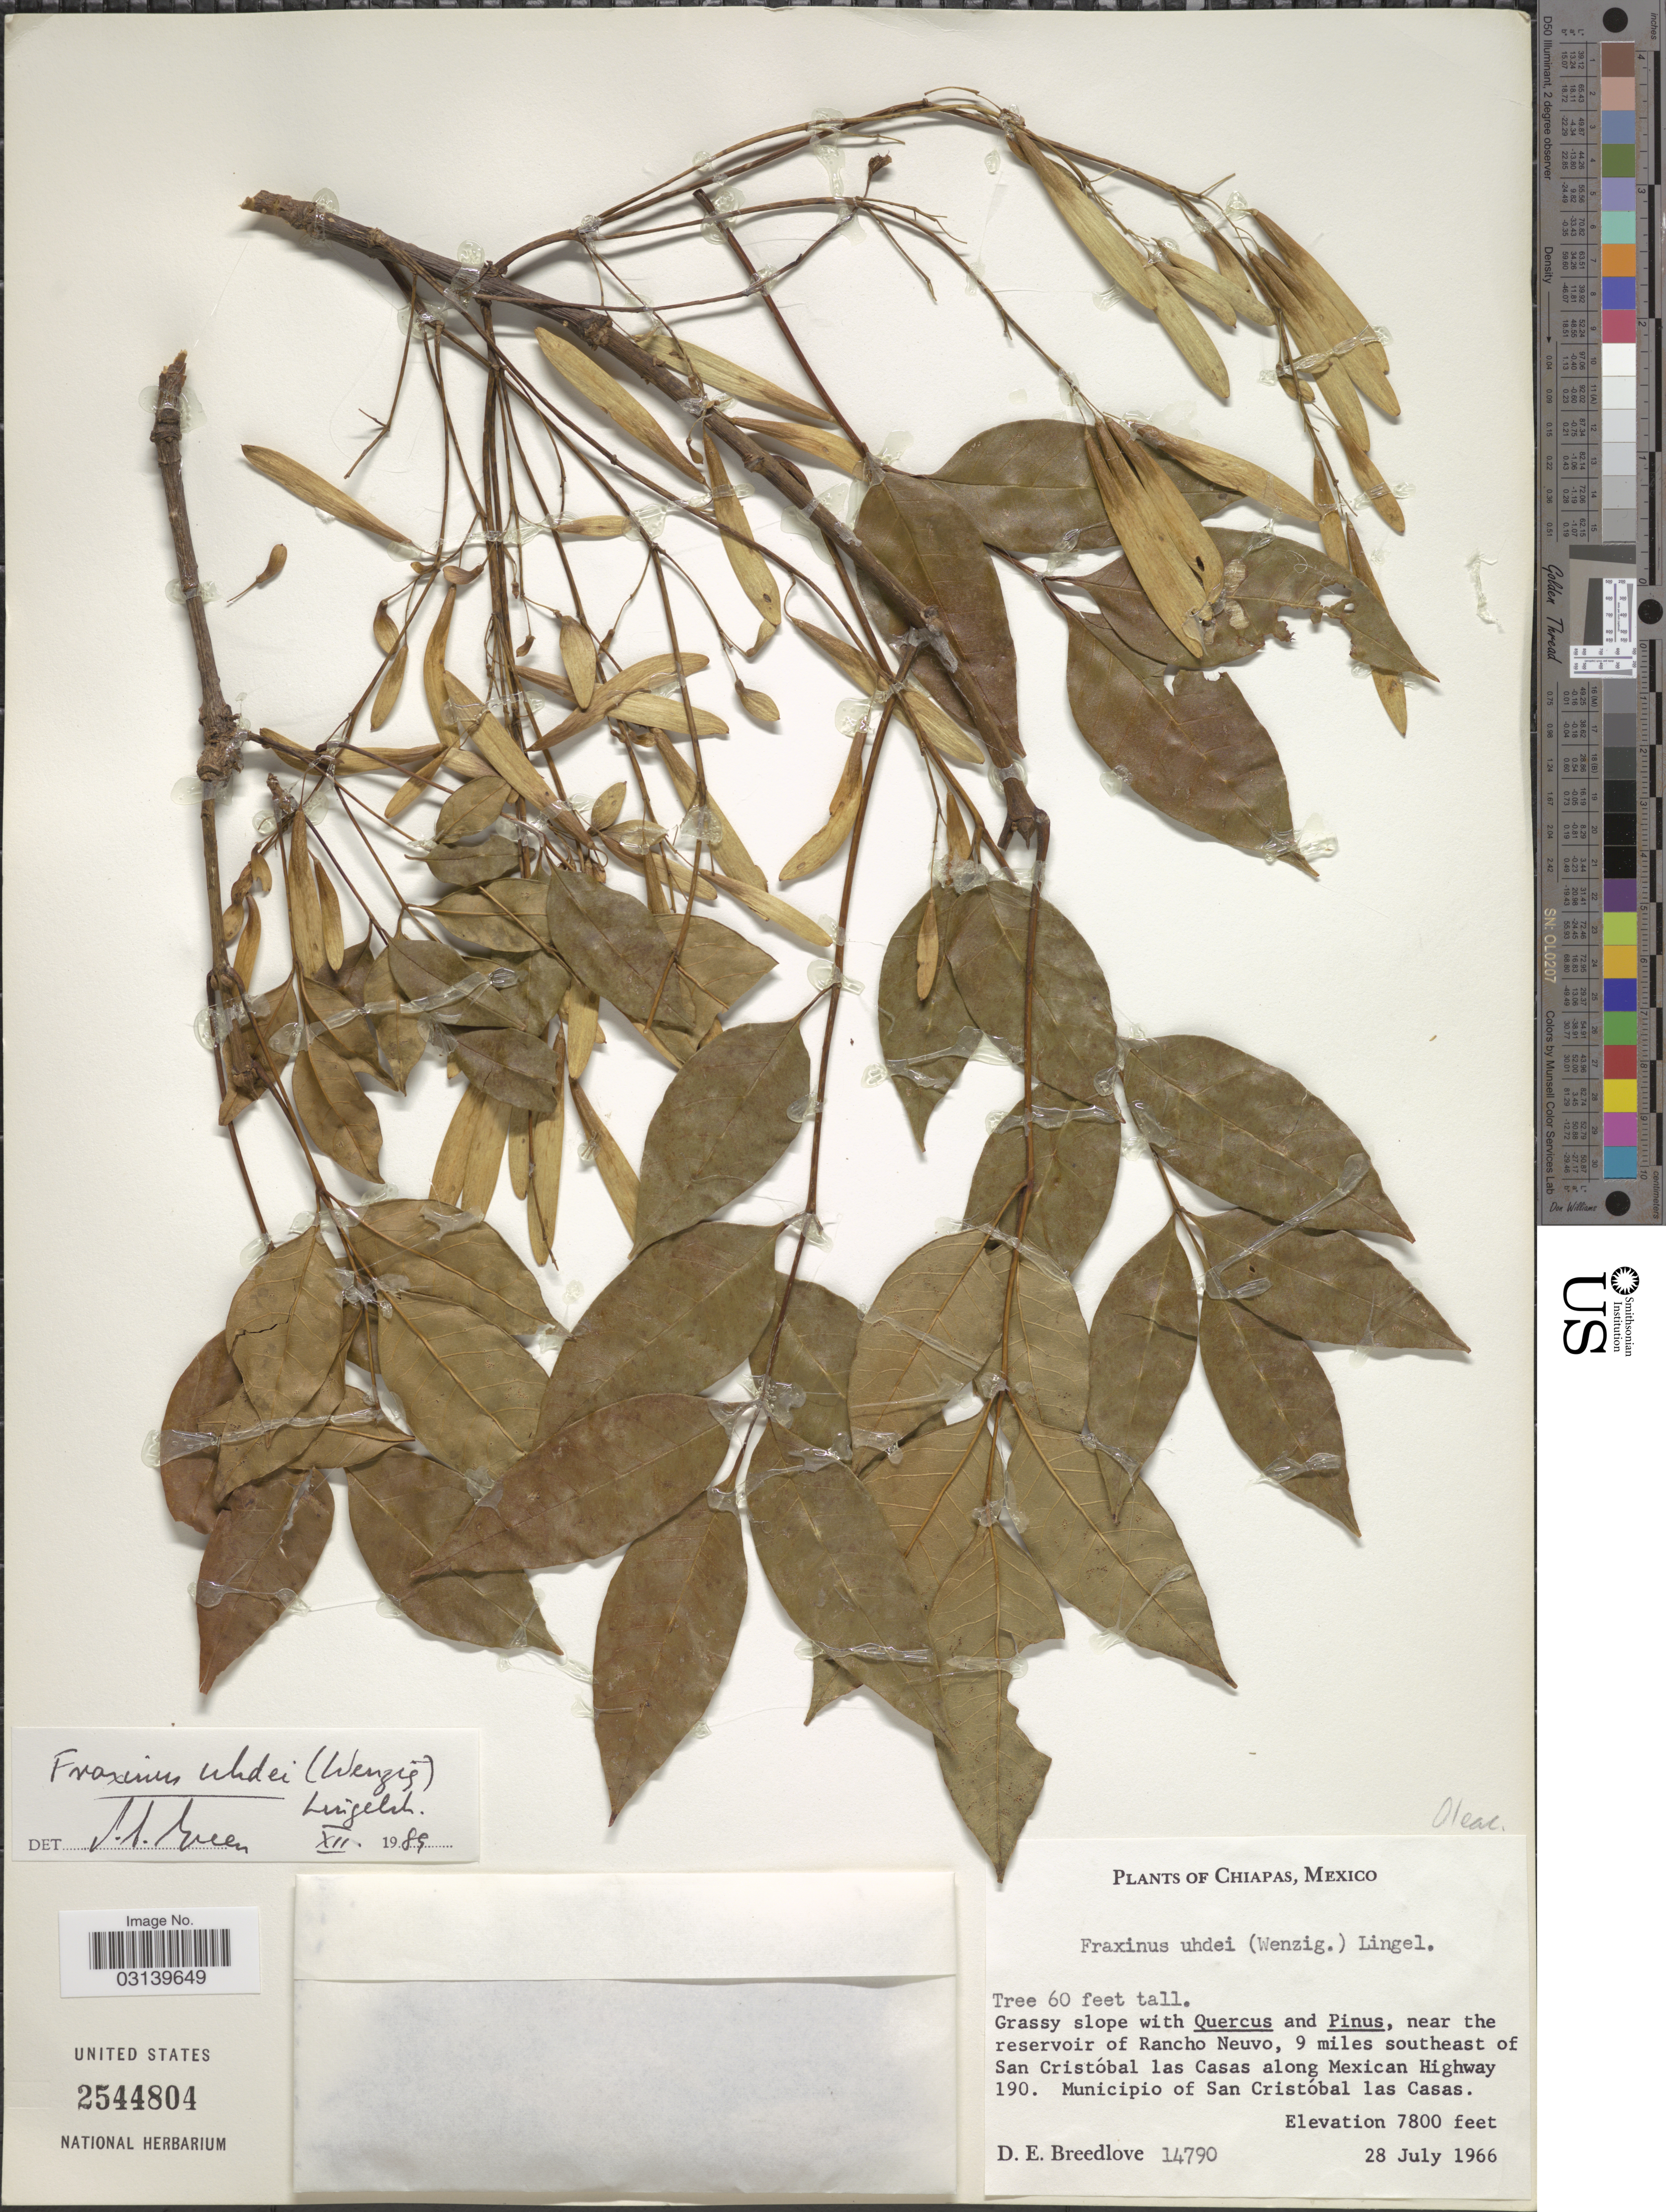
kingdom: Plantae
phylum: Tracheophyta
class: Magnoliopsida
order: Lamiales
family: Oleaceae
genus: Fraxinus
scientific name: Fraxinus uhdei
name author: (Wenz.) Lingelsh.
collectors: D. E. Breedlove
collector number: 14790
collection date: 1966-07-28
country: Mexico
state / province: Chiapas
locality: Near the reservoir of Rancho Neuvo, 9 miles southeast of San Cristóbal las Casas along Mexican Highway 190. Municipio of San Cristóbal las Casas.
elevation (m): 2377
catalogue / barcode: US 2544804